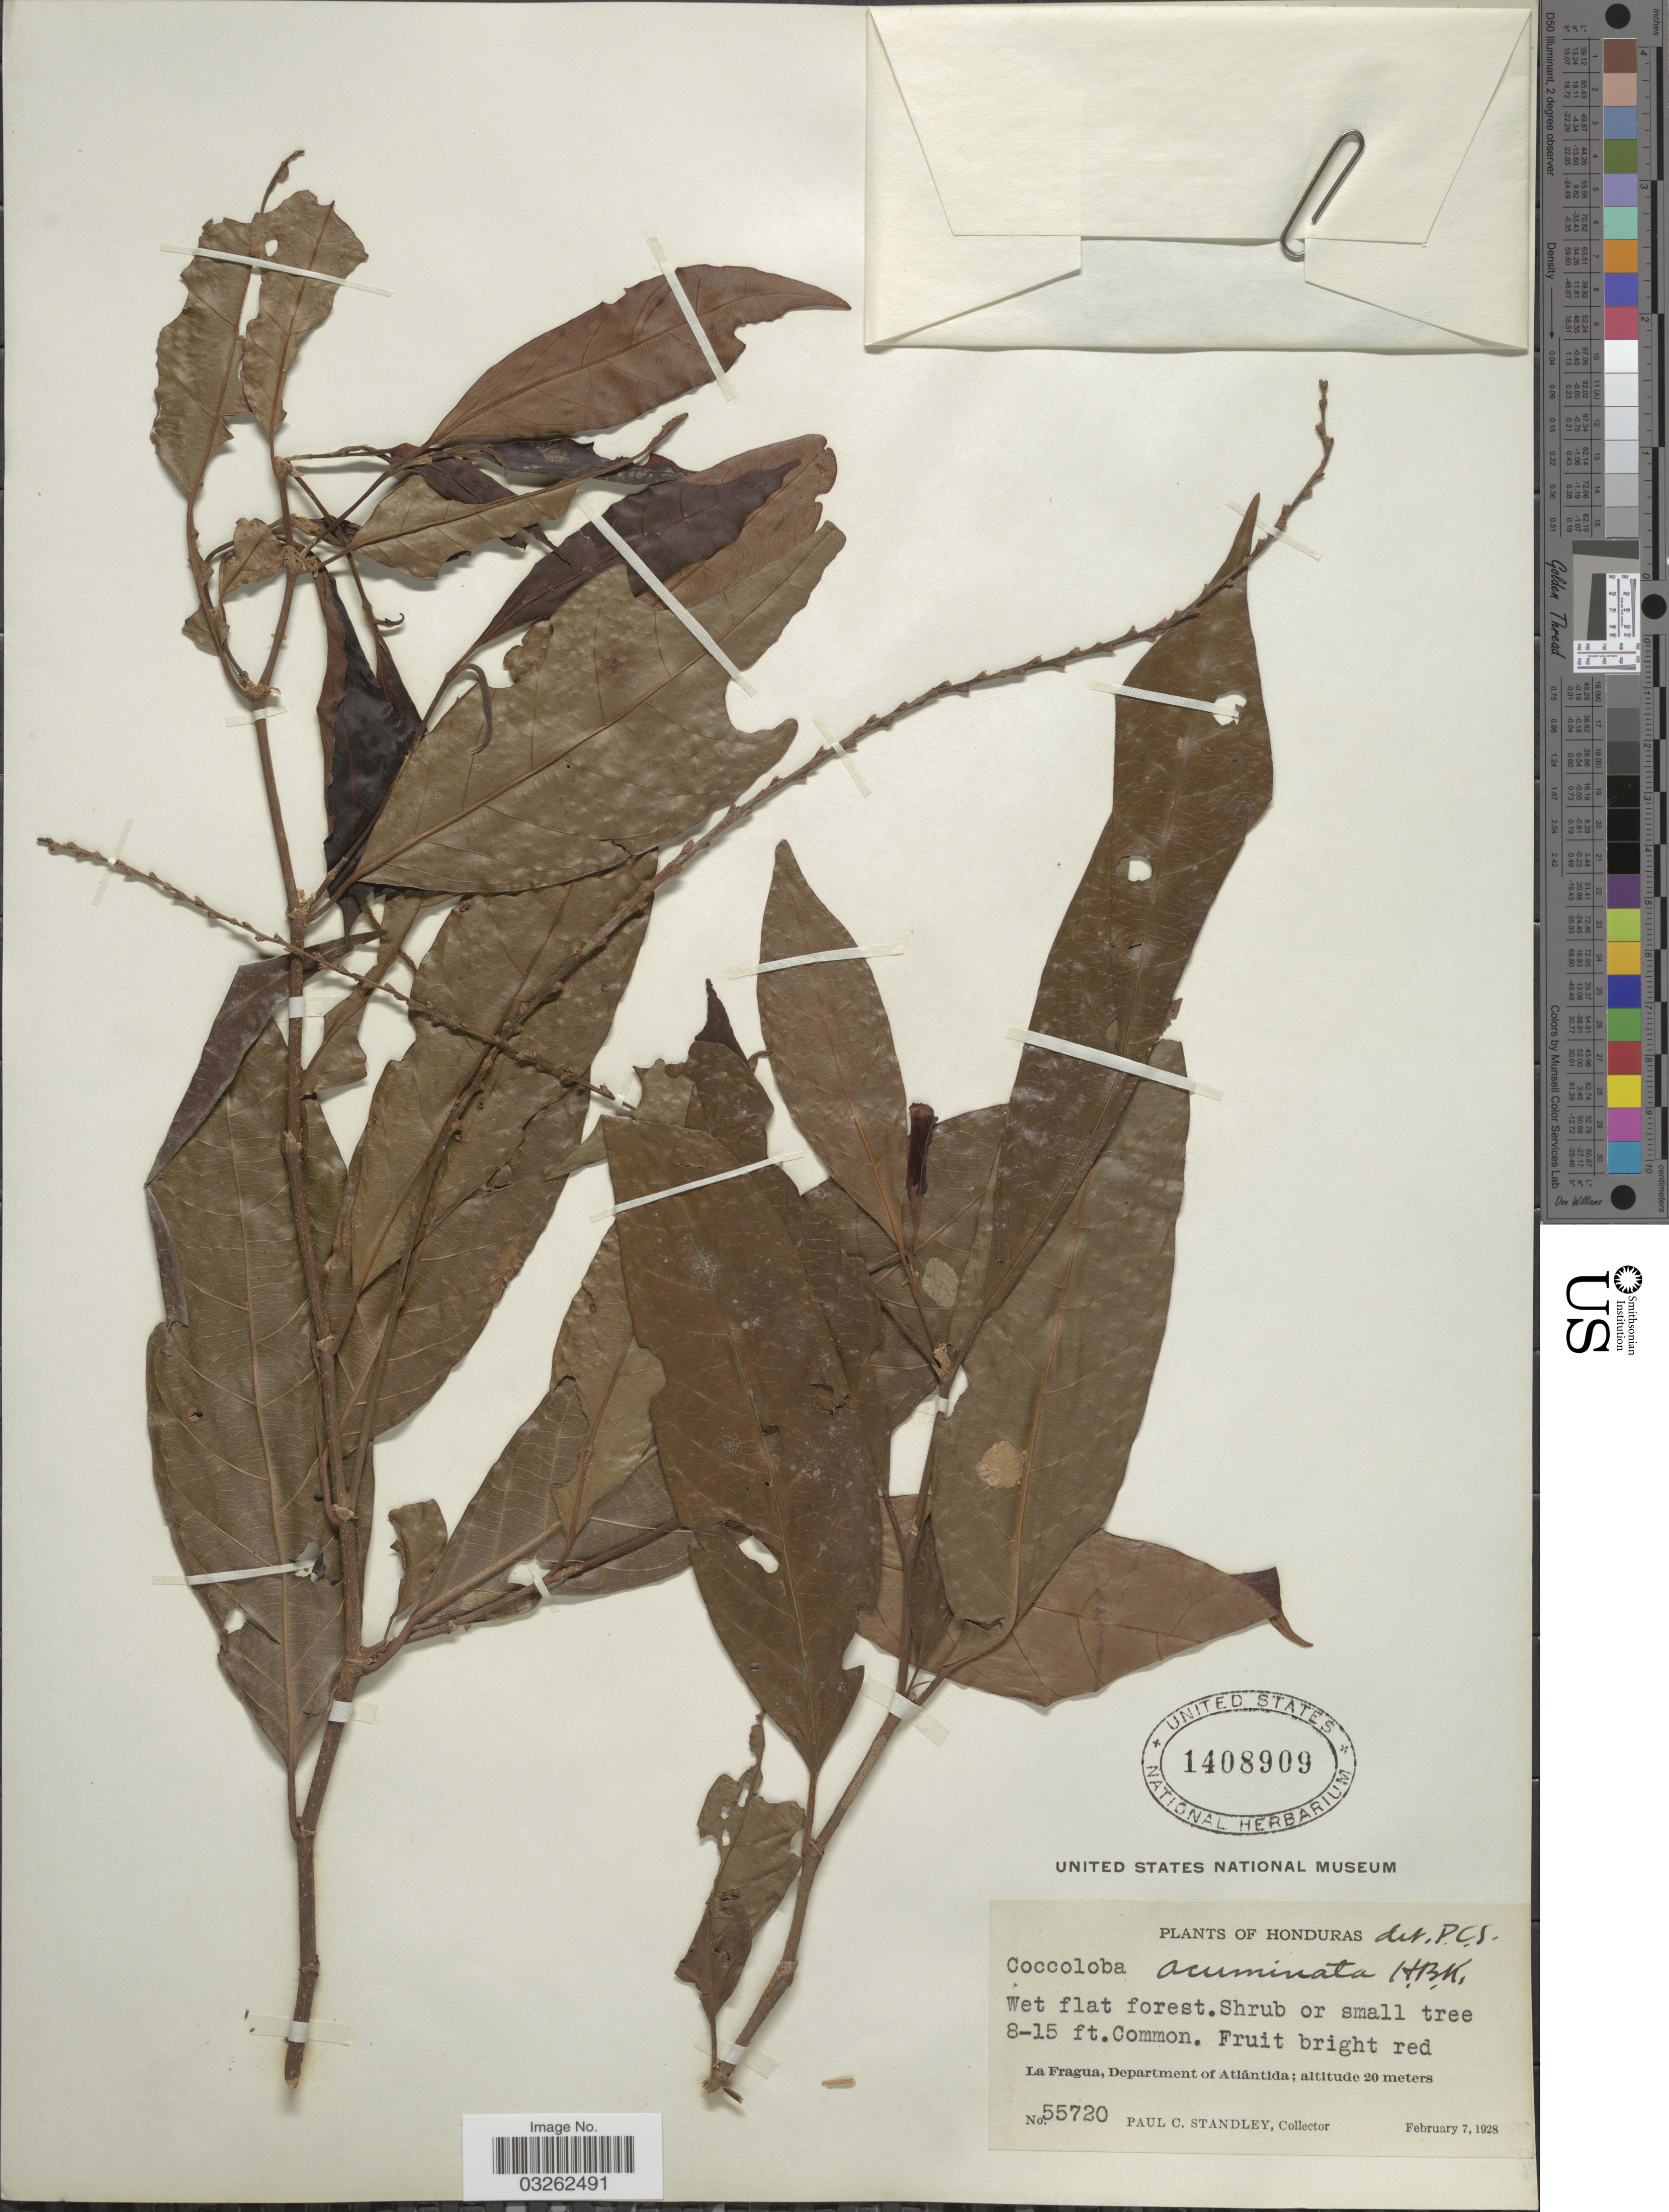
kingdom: Plantae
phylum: Tracheophyta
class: Magnoliopsida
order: Caryophyllales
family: Polygonaceae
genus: Coccoloba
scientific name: Coccoloba acuminata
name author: Kunth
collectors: P. C. Standley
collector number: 55720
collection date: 1928-02-07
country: Honduras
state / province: Atlántida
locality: La Fragua, Department of Atlántida.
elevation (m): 20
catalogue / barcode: US 1408909